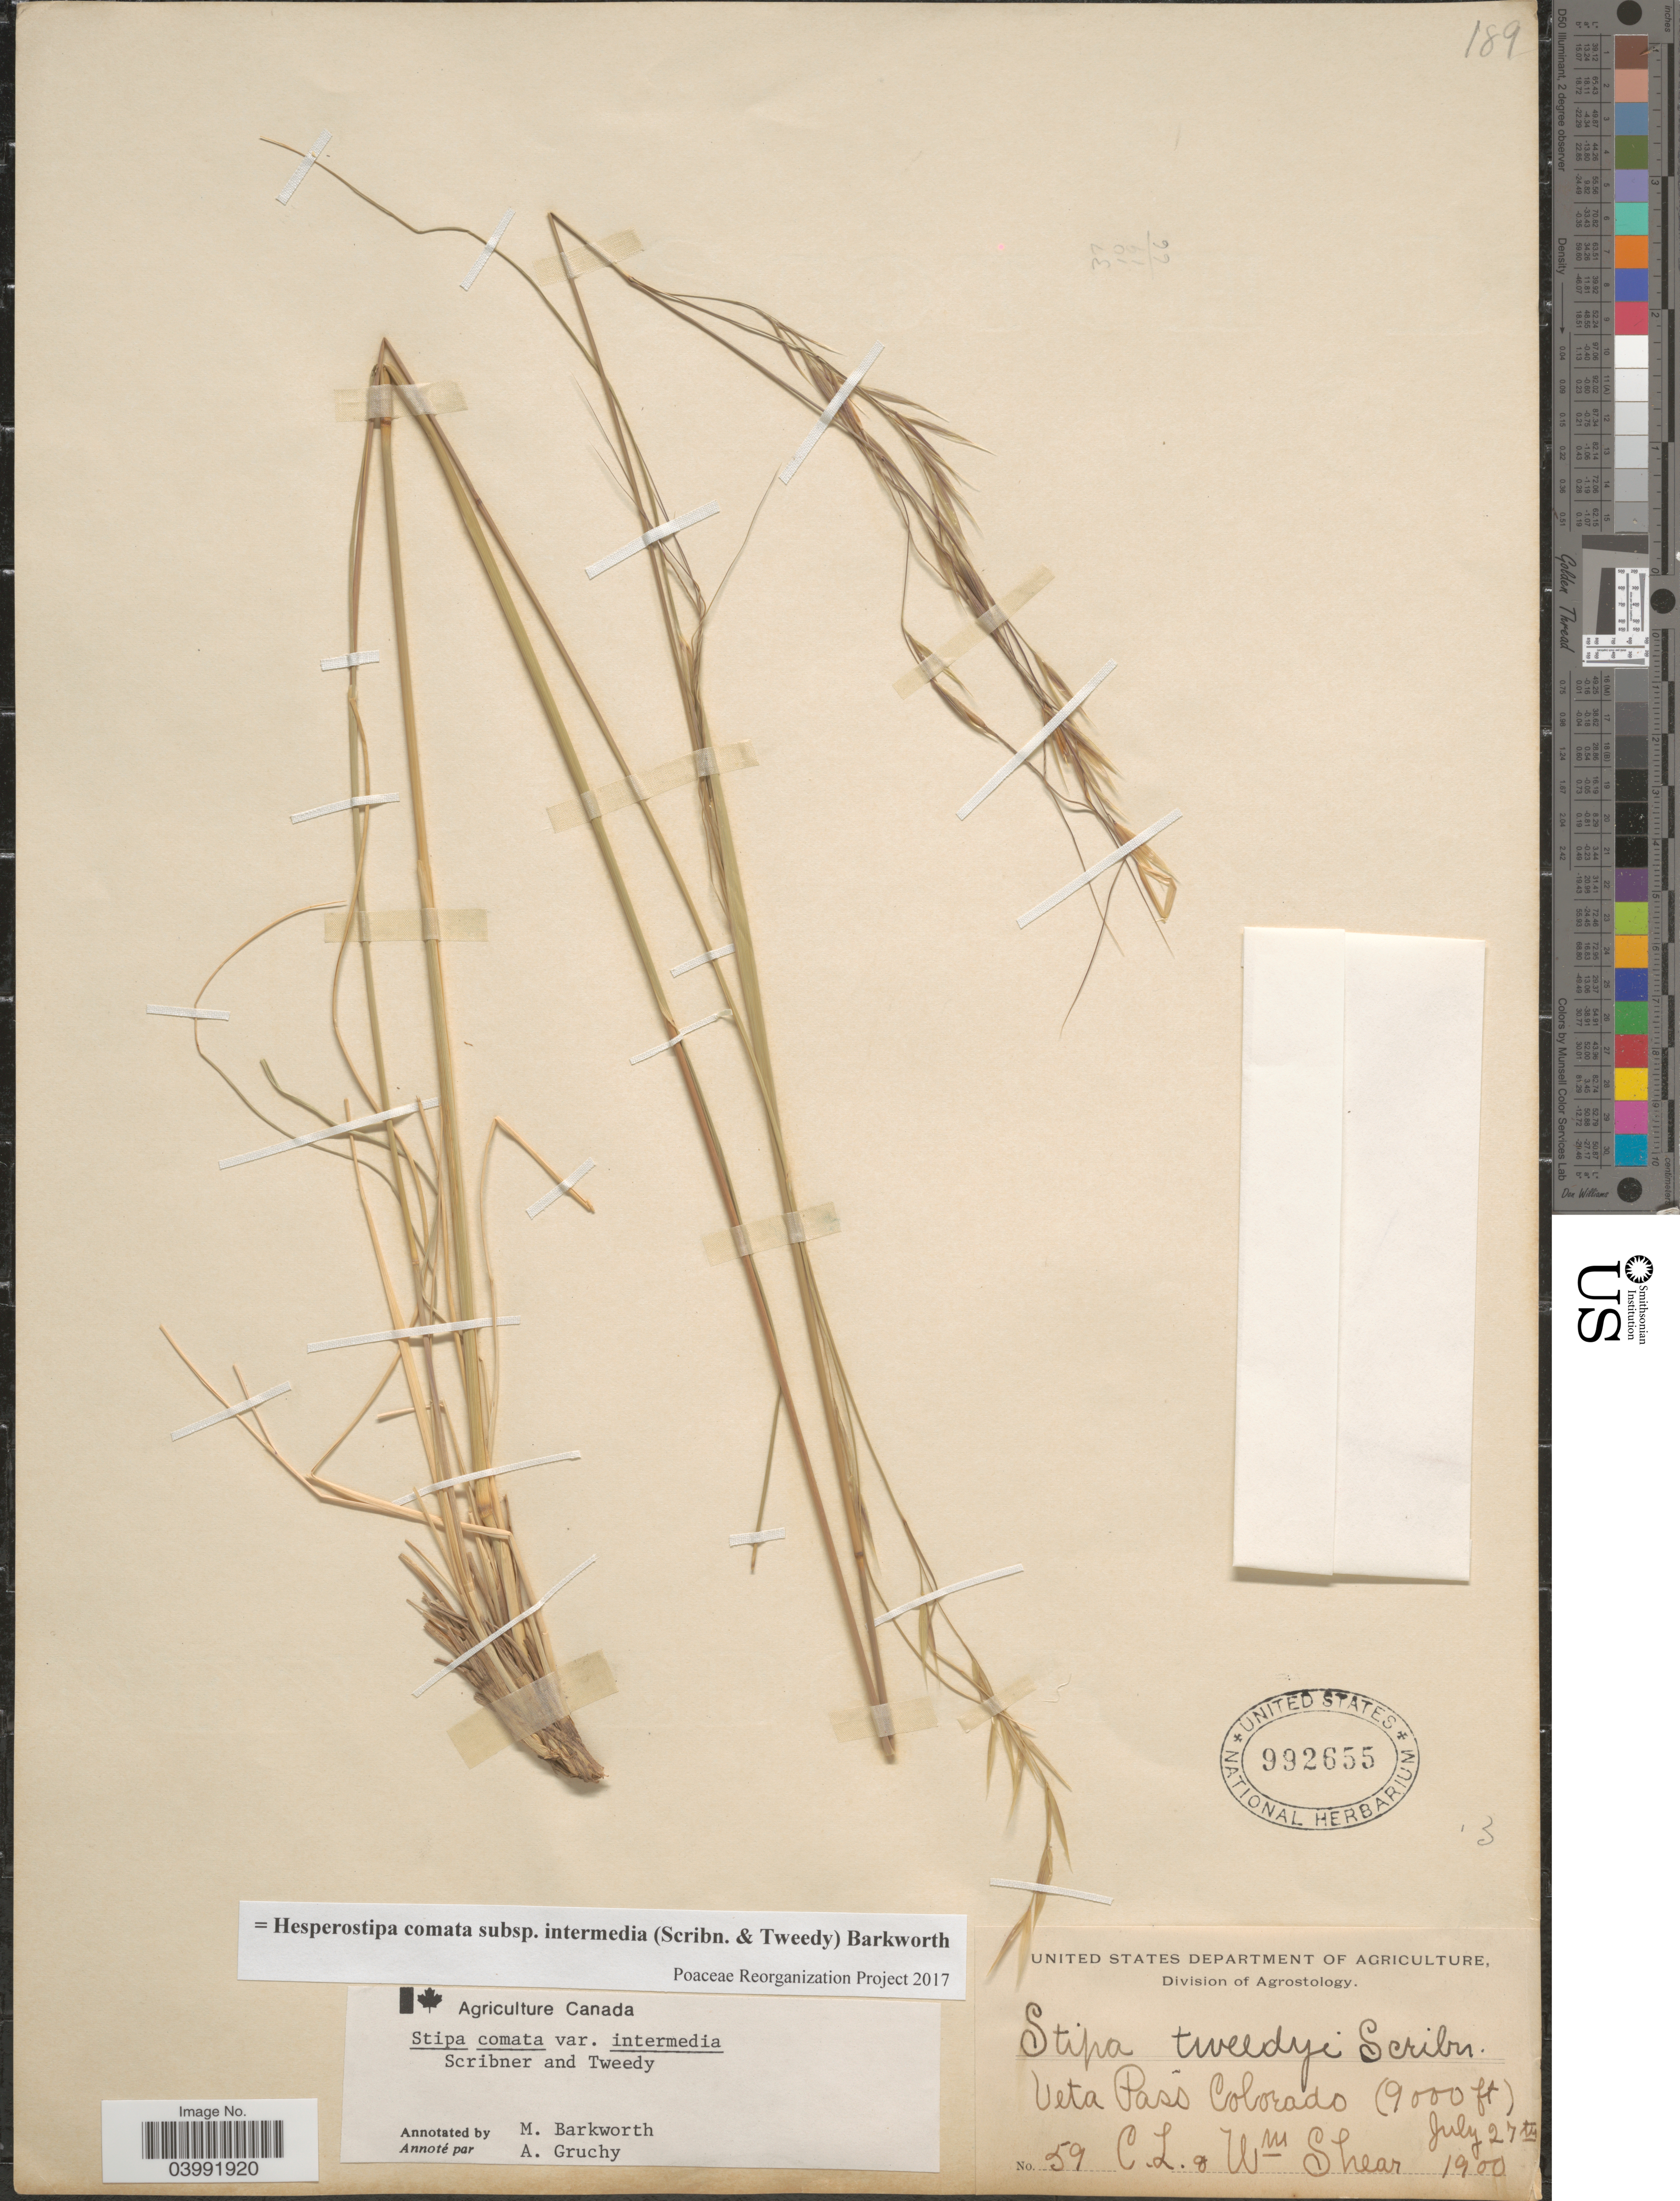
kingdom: Plantae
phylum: Tracheophyta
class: Liliopsida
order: Poales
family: Poaceae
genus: Hesperostipa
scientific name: Hesperostipa comata subsp. intermedia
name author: (Scribn. & Tweedy) Barkworth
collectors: C. L. Shear & W. Shear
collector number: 59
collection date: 1900-07-27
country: United States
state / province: Colorado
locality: Veta Pass.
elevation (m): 2743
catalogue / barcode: US 992655